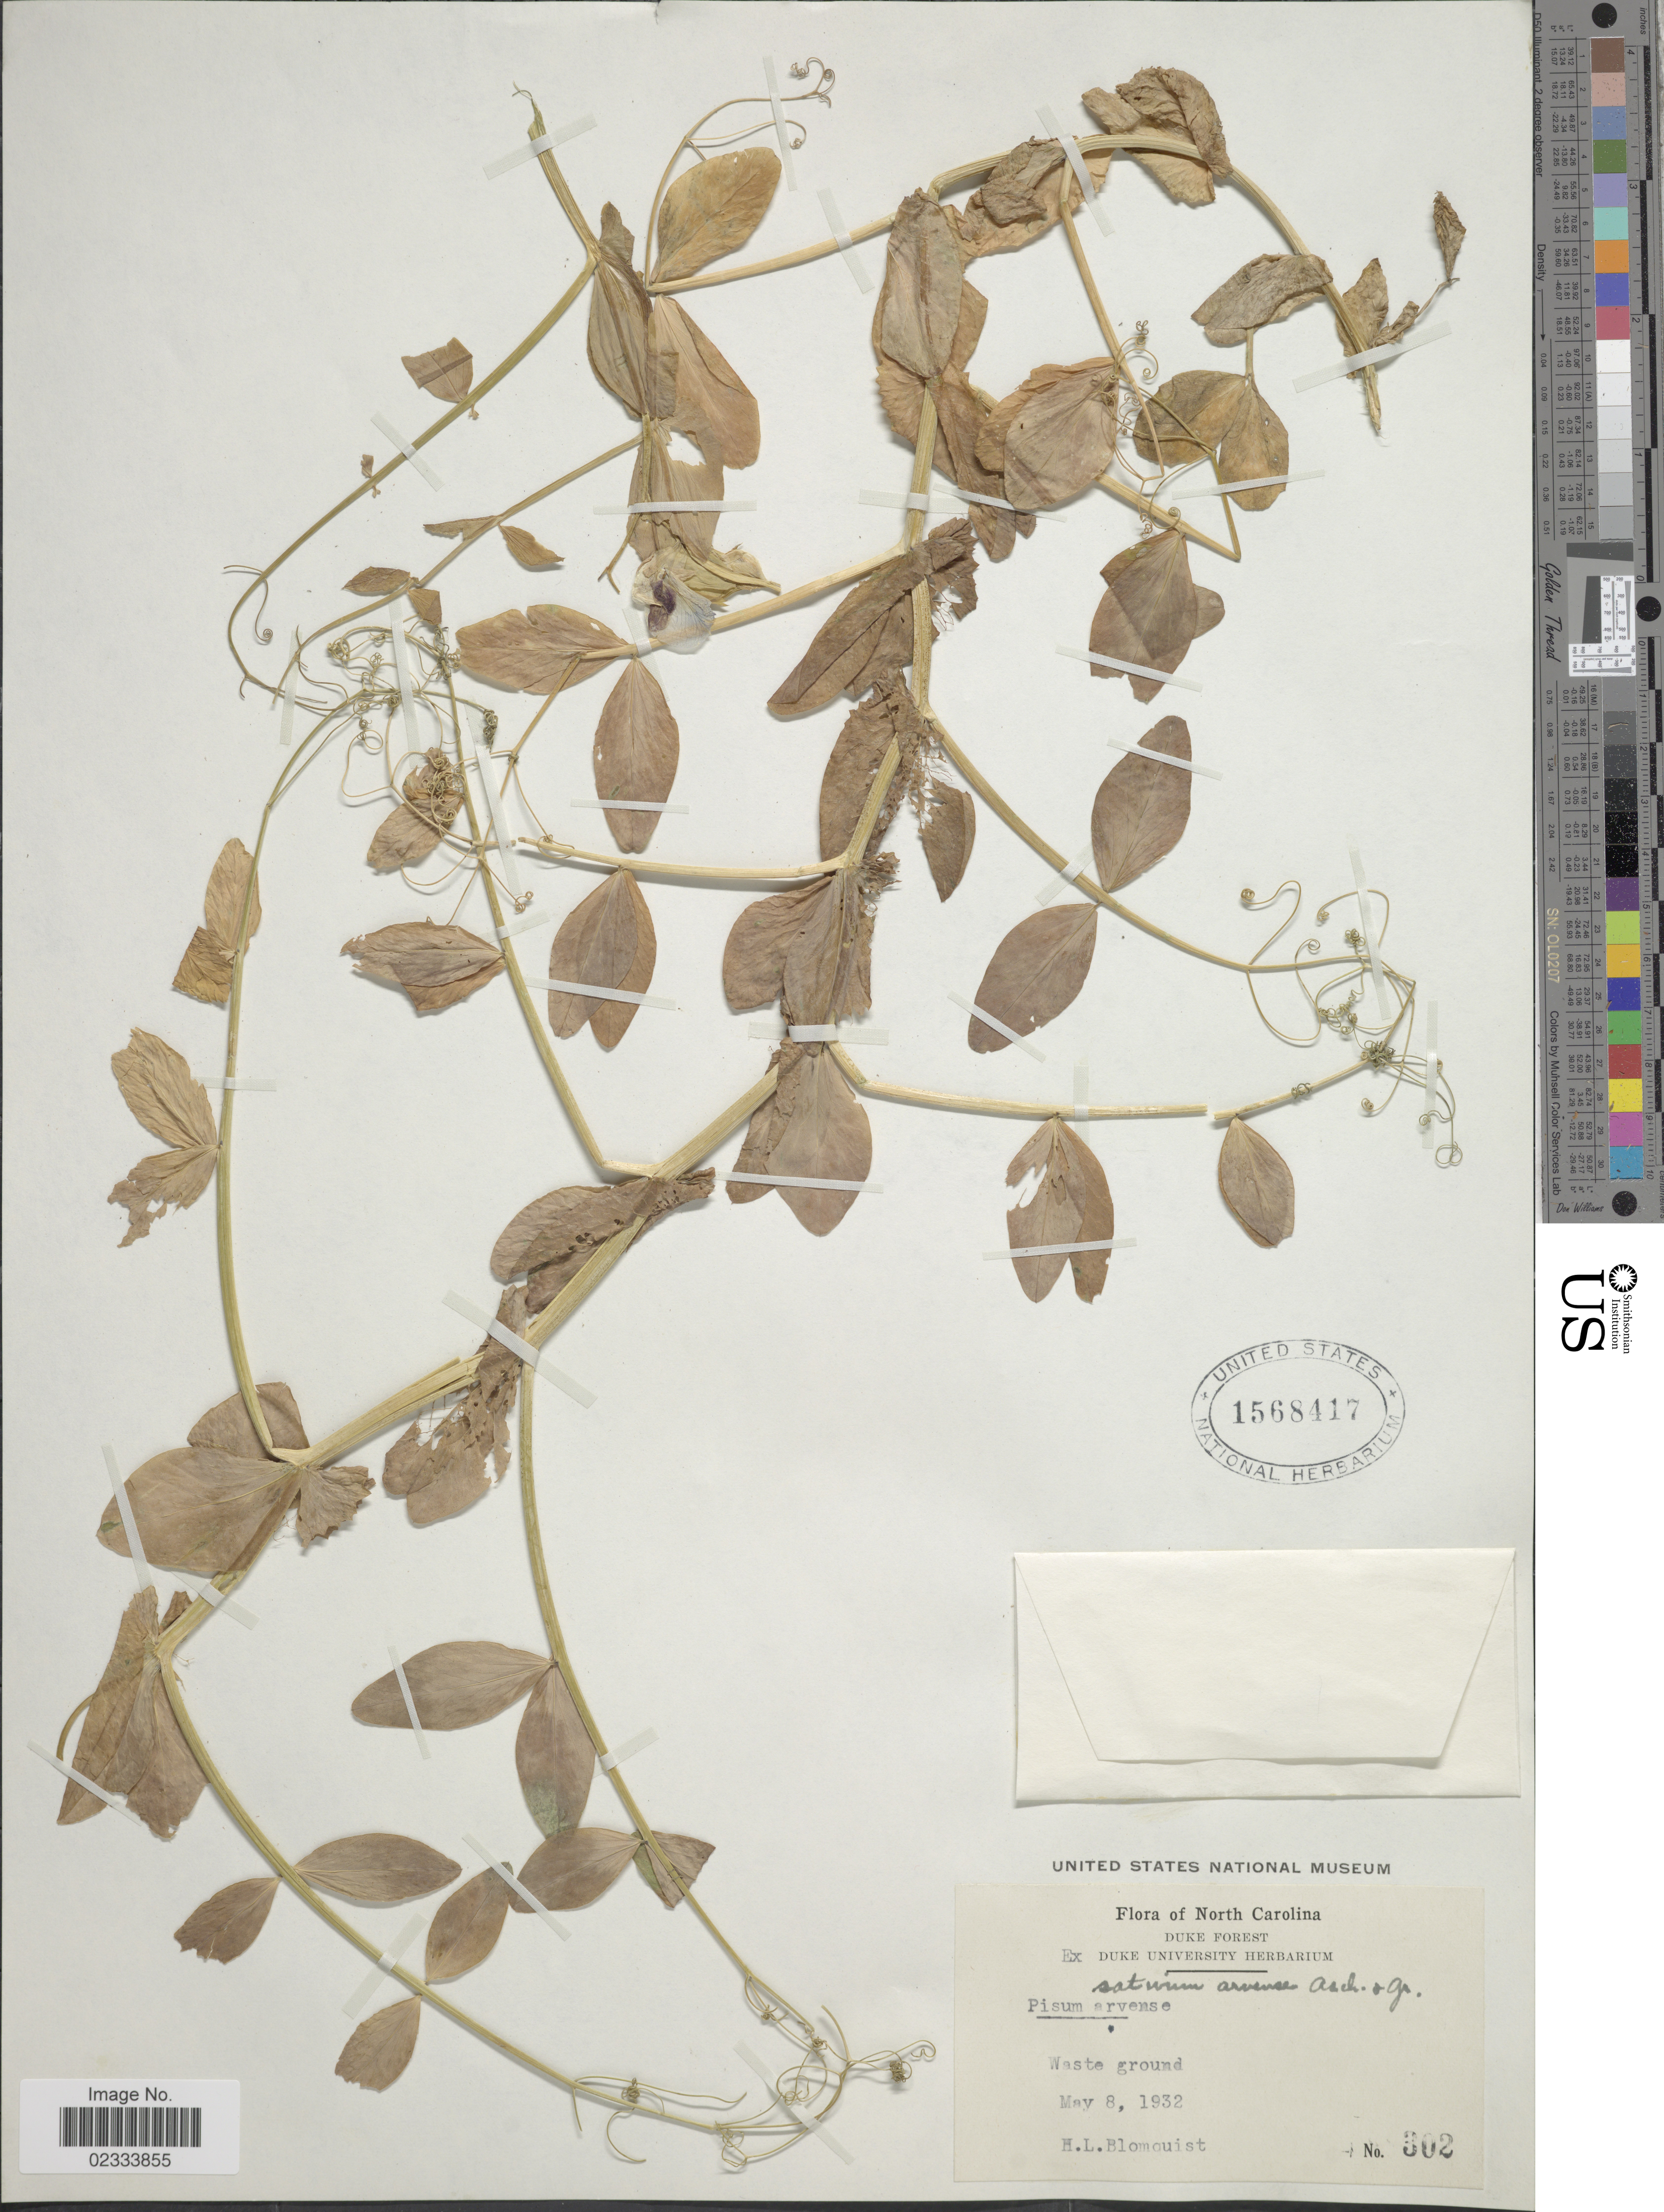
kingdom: Plantae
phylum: Tracheophyta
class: Magnoliopsida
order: Fabales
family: Fabaceae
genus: Pisum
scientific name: Pisum sativum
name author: L.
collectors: H. Blomquist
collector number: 302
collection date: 1932-05-08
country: United States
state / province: North Carolina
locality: Waste ground, Duke Forest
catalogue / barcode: US 1568417